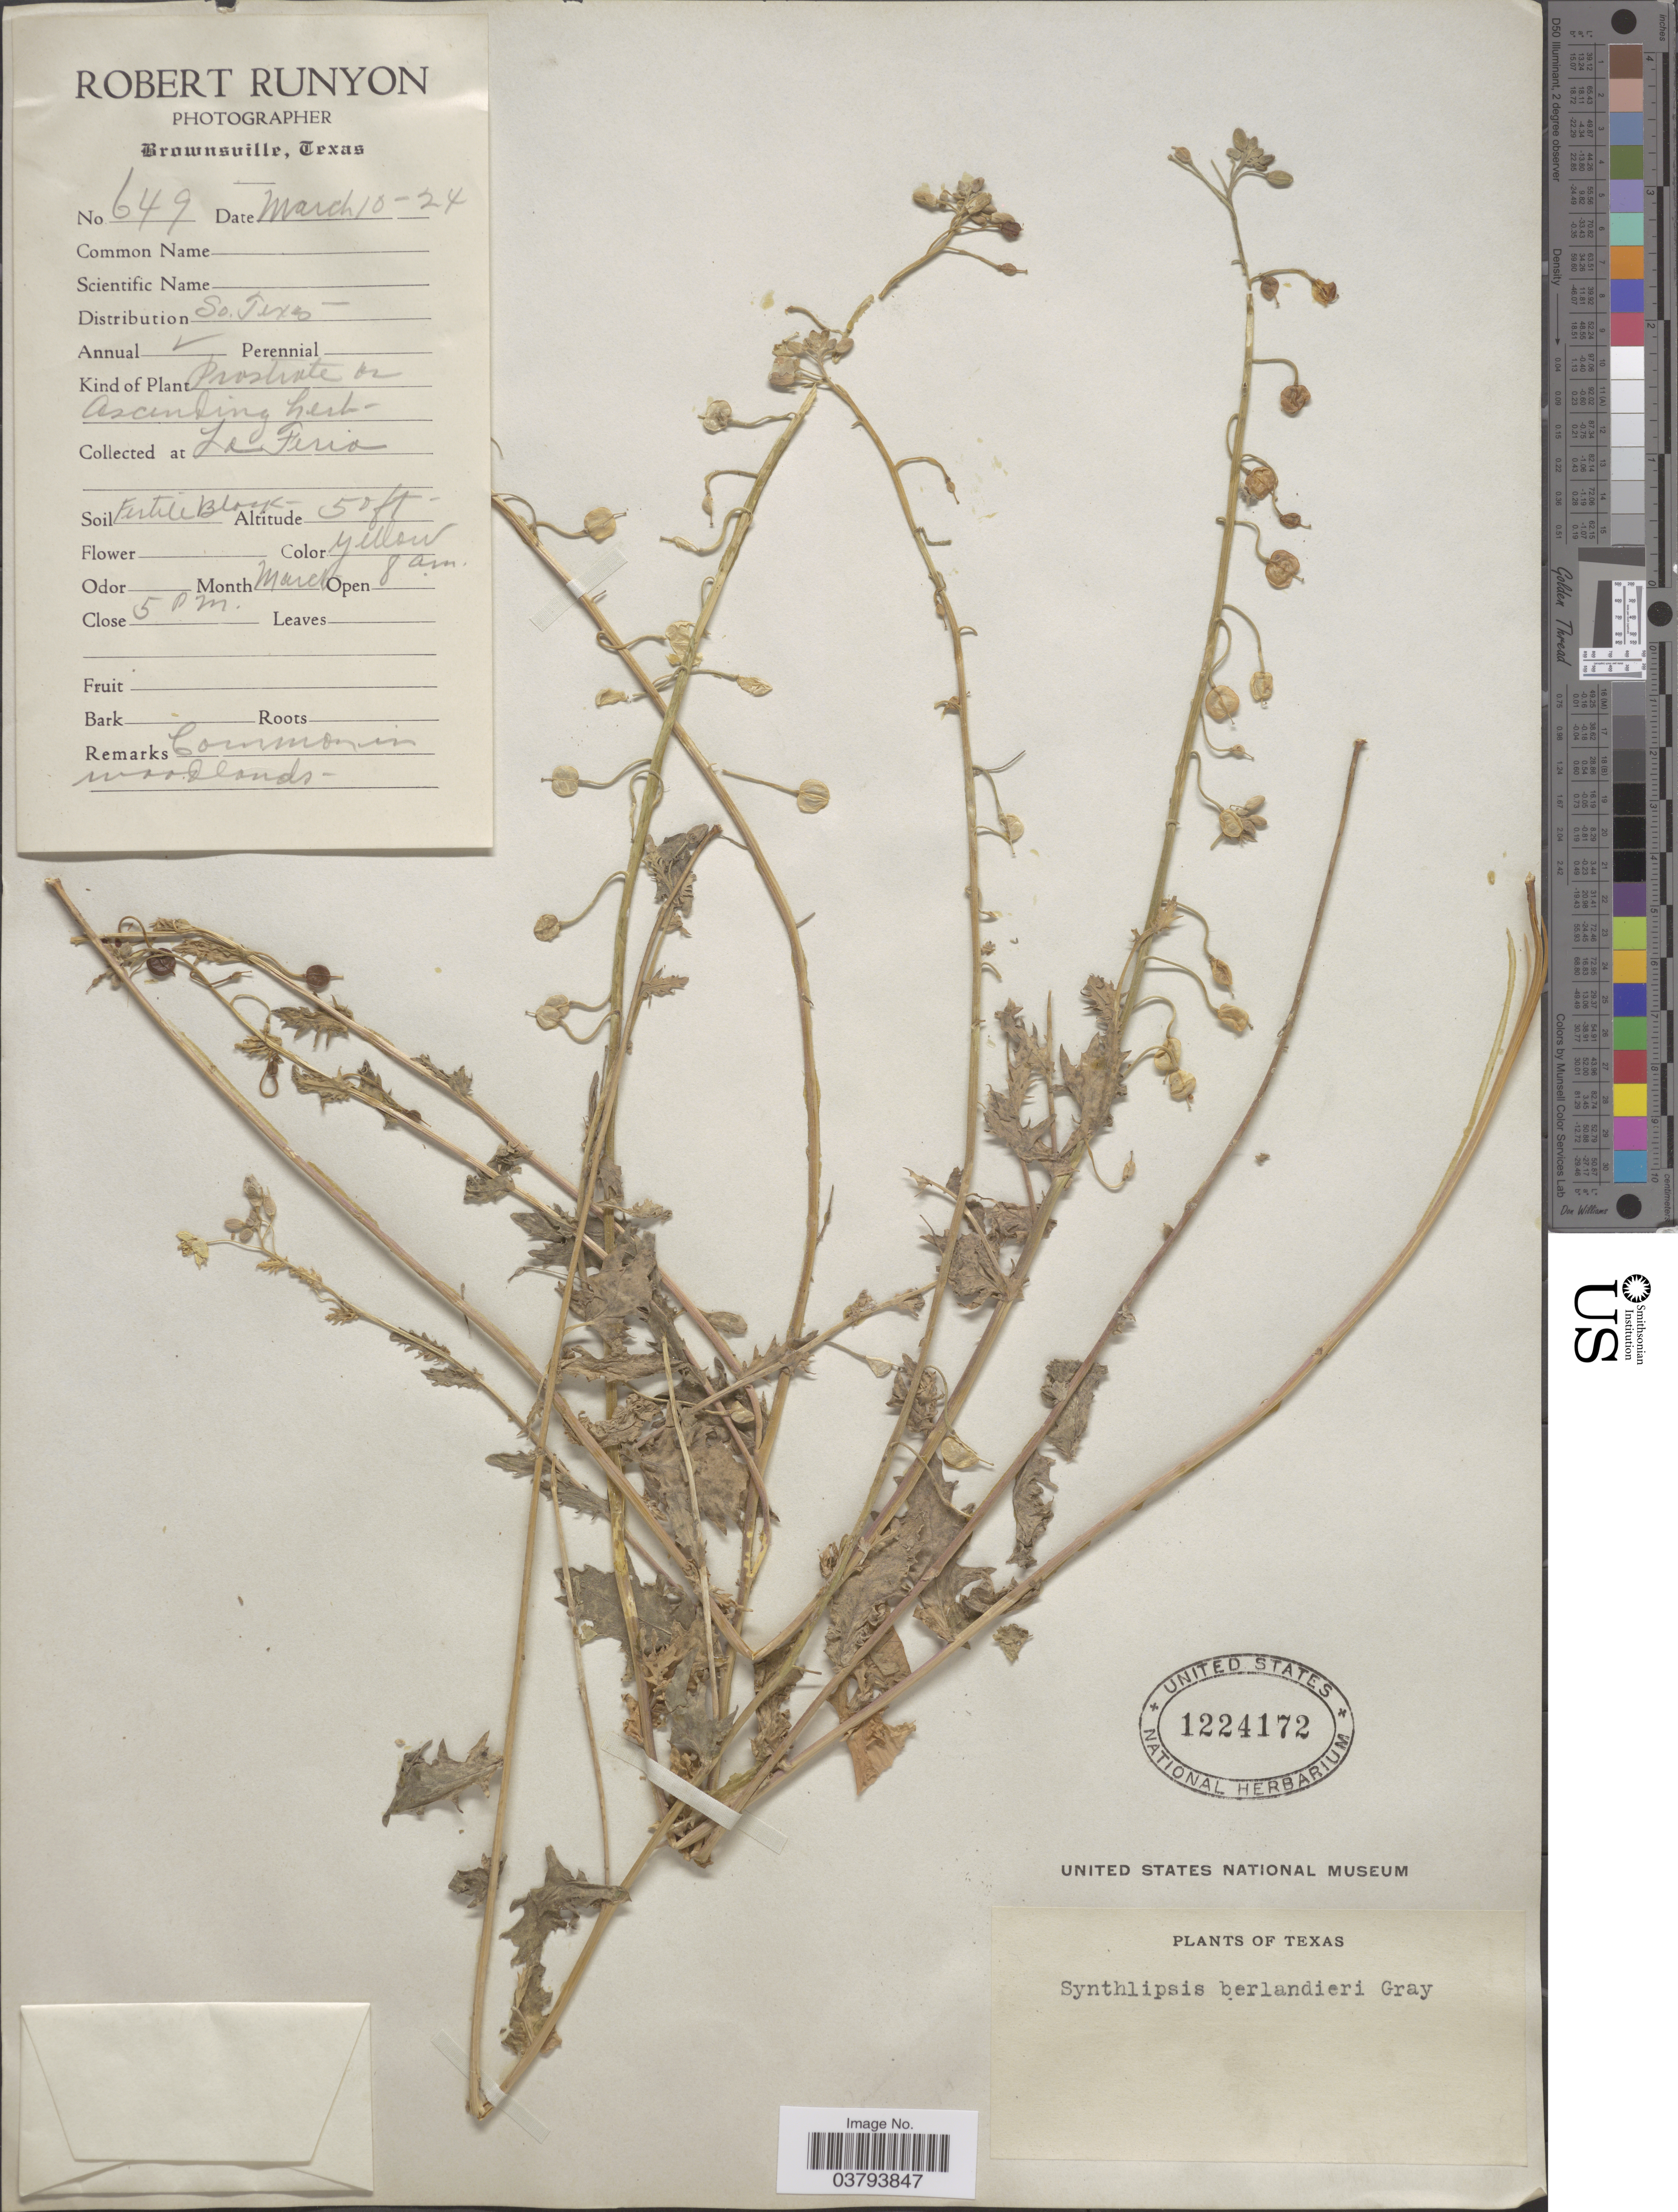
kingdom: Plantae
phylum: Tracheophyta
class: Magnoliopsida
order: Brassicales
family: Brassicaceae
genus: Lesquerella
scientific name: Lesquerella lasiocarpa var. hispida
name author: (S. Watson) Rollins & E.A. Shaw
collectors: R. Runyon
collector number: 649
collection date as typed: Transcribed d/m/y: 10/3/24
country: United States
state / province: Texas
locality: Distribution So. Texas. La Feria.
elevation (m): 15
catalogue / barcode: US 1224172